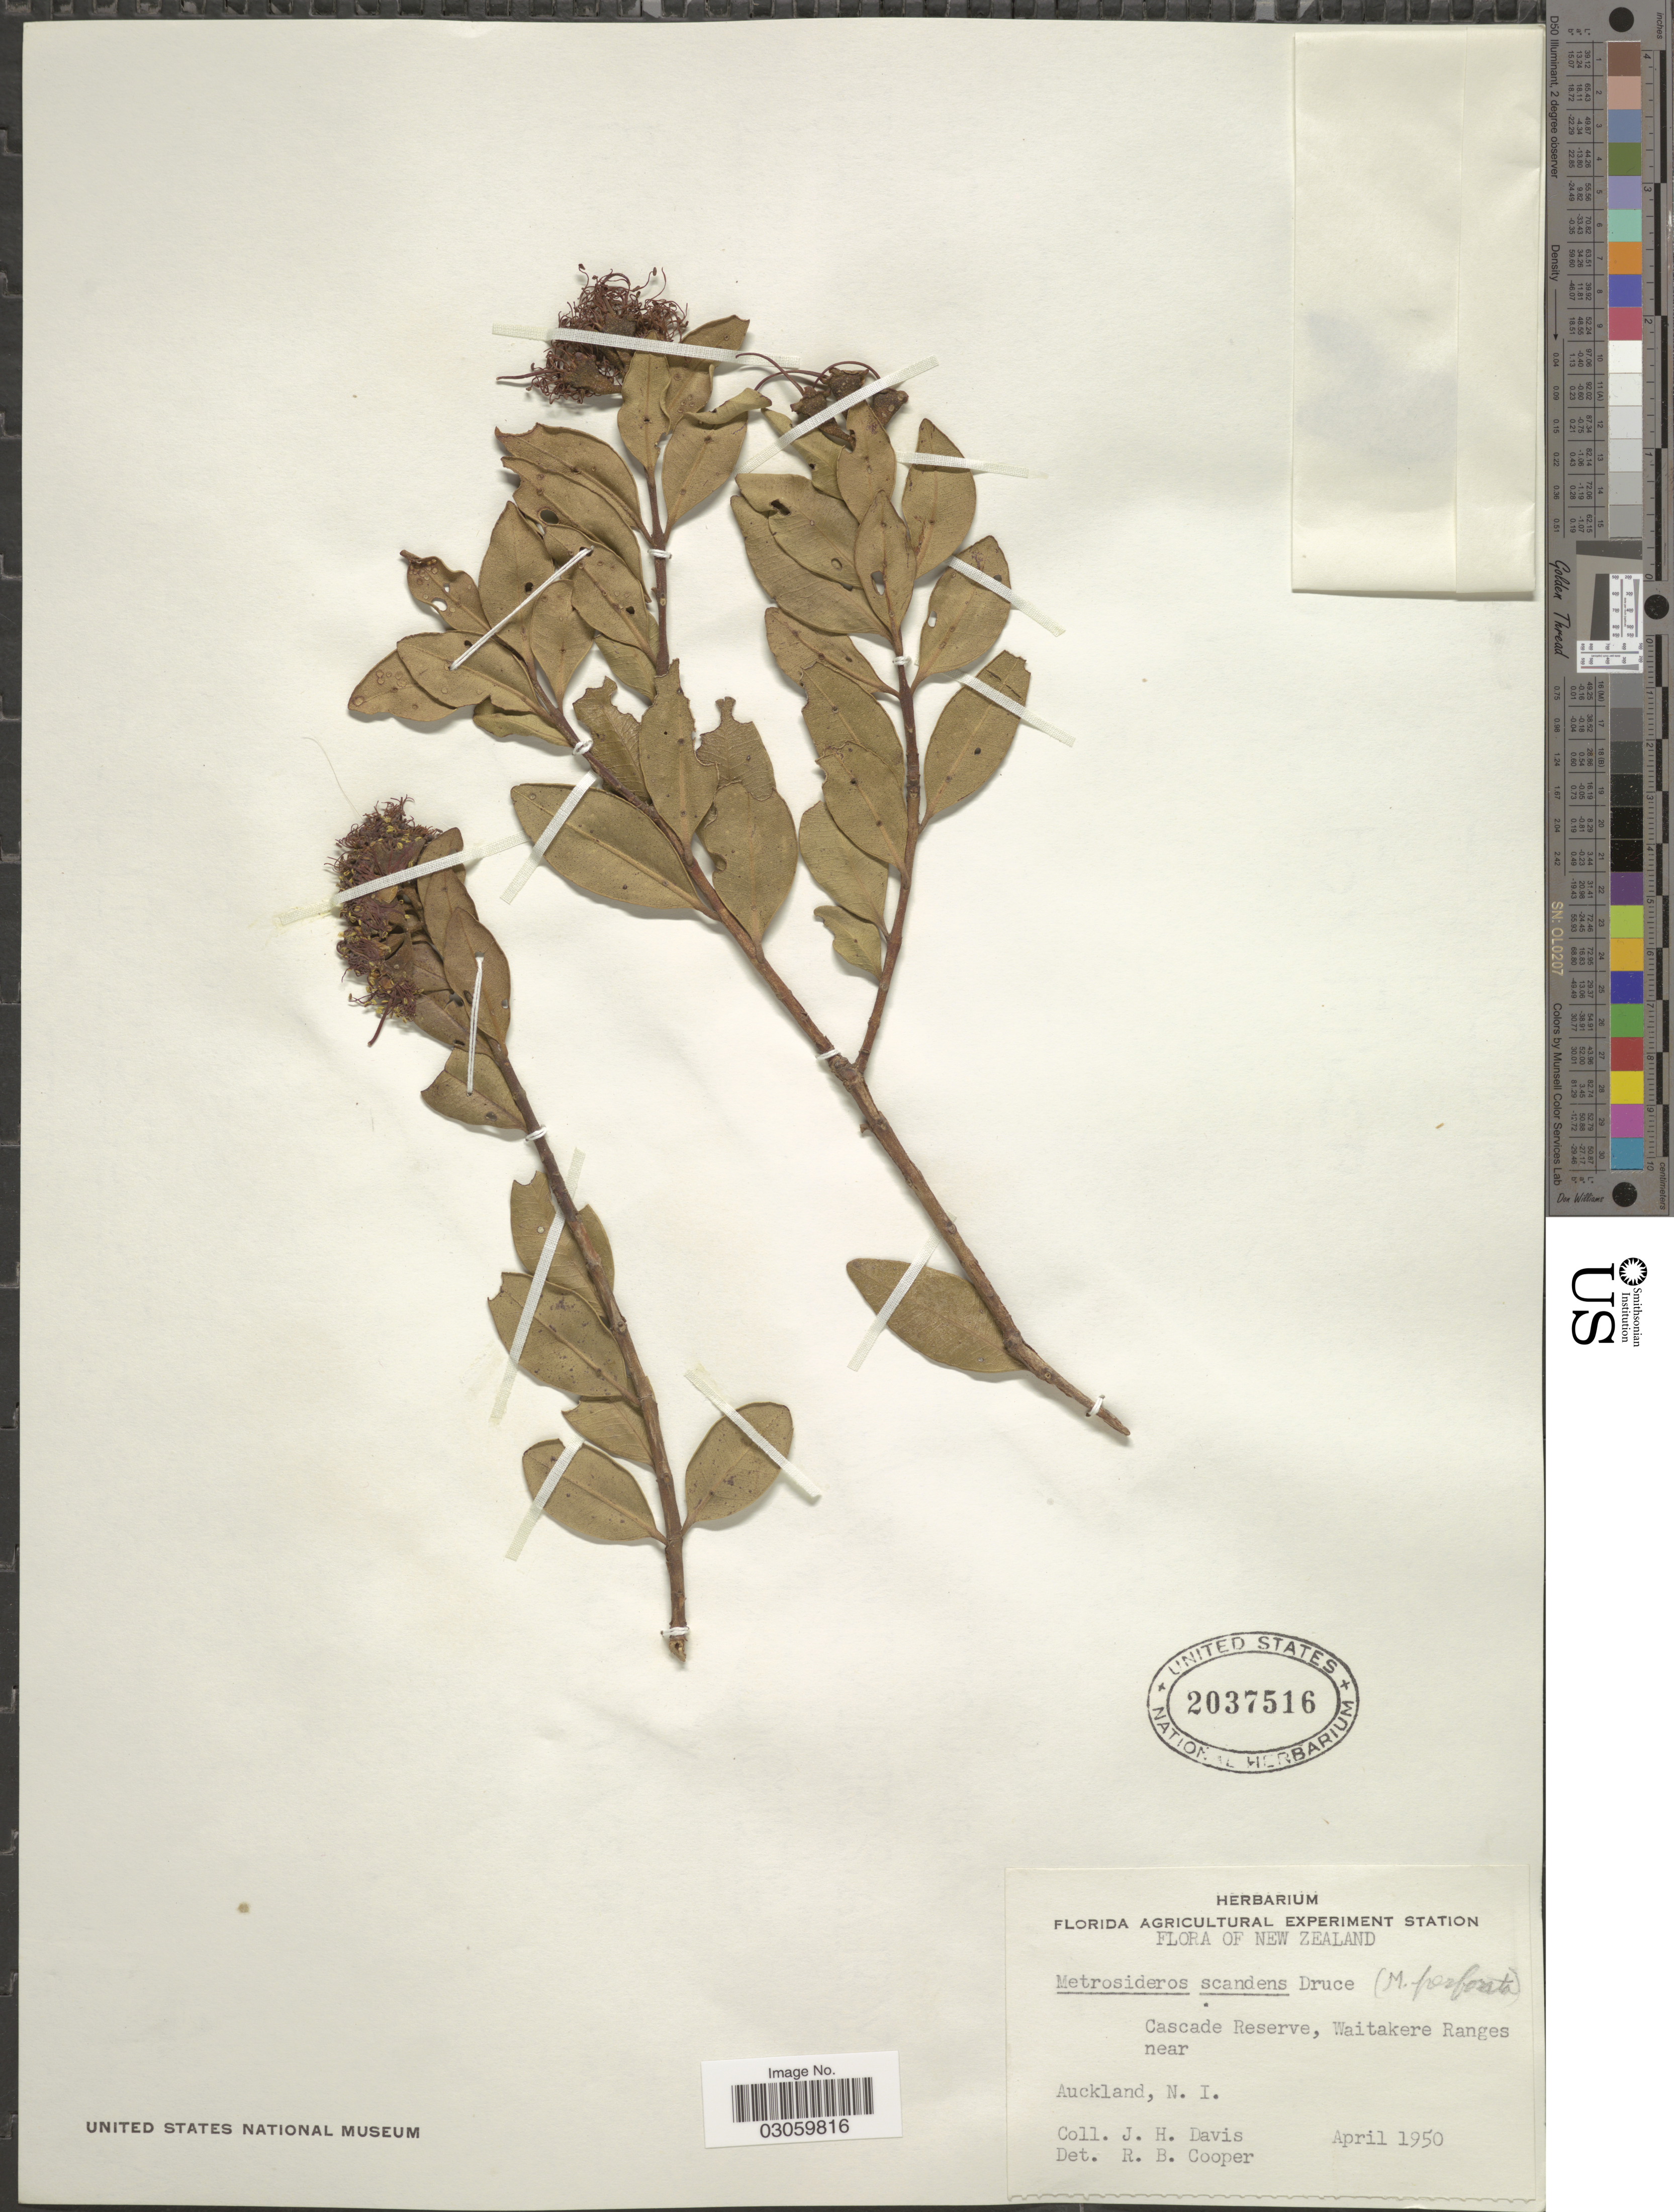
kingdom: Plantae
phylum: Tracheophyta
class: Magnoliopsida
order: Myrtales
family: Myrtaceae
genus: Metrosideros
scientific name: Metrosideros scandens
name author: Banks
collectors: J. Davis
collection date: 1950-04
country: New Zealand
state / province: Auckland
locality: Cascade Reserve, Waitakere Ranges near Auckland, N. I.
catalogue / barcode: US 2037516